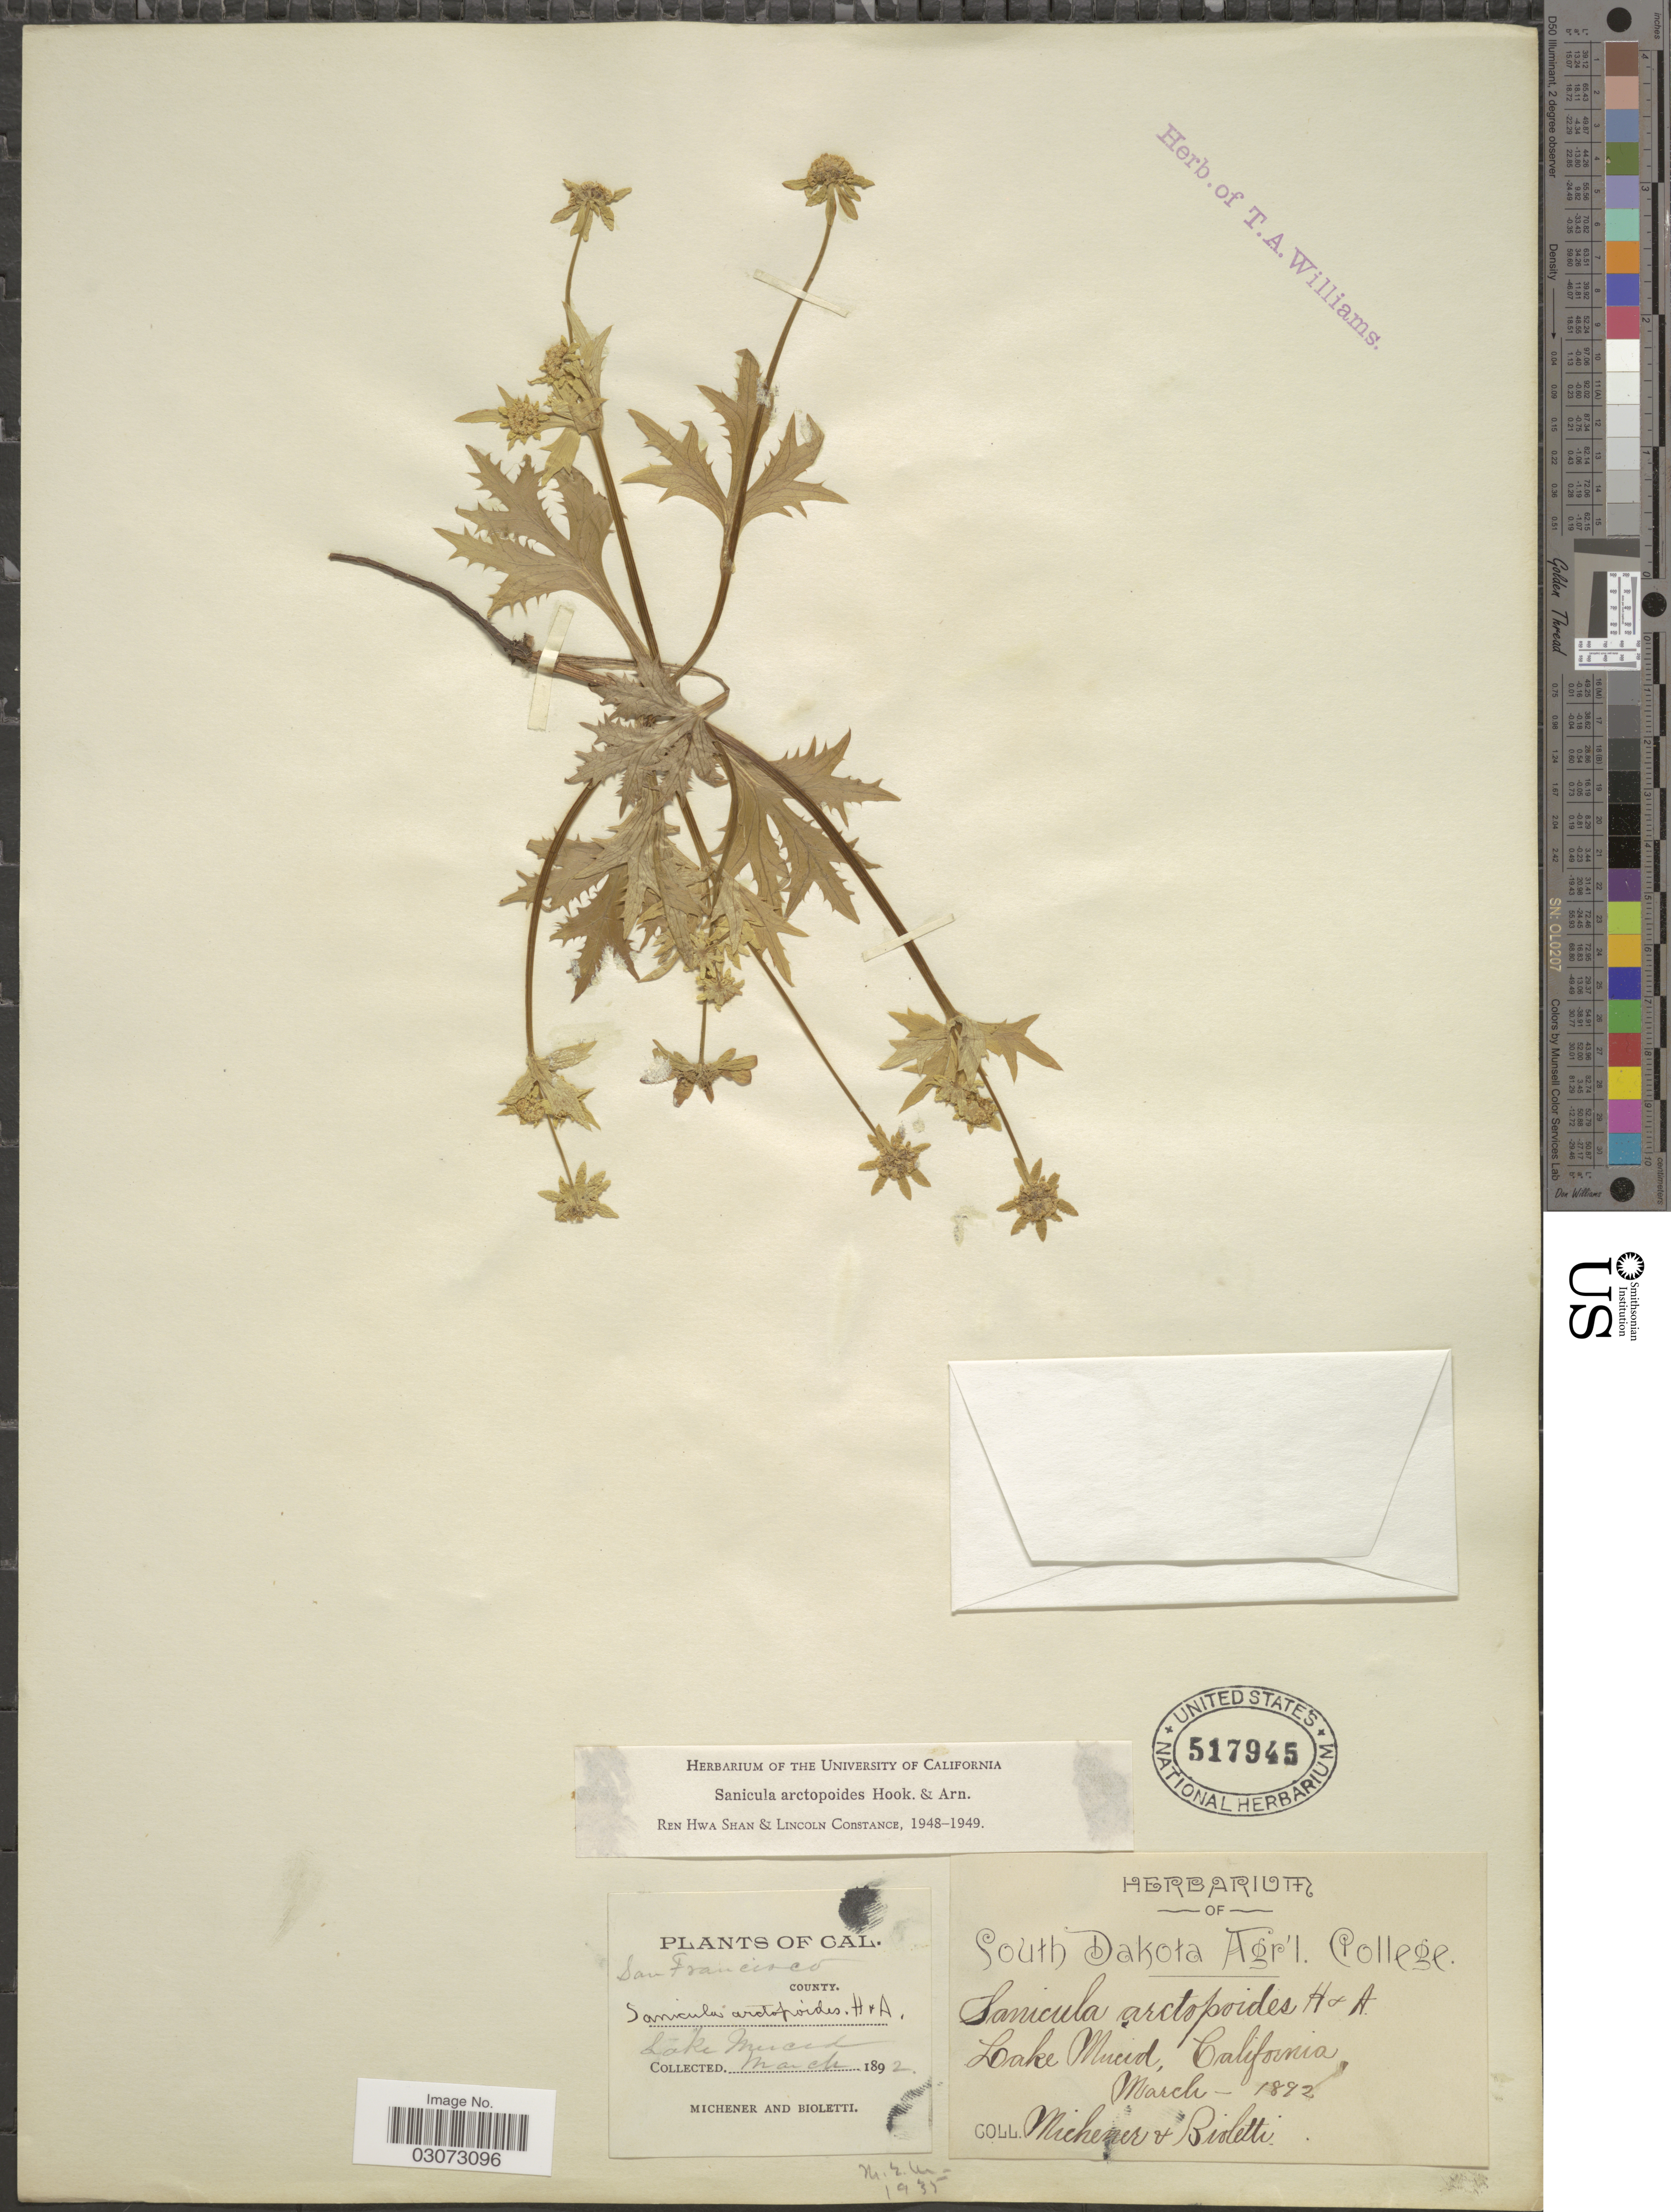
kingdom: Plantae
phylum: Tracheophyta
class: Magnoliopsida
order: Apiales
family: Apiaceae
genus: Sanicula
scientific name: Sanicula arctopoides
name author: Hook. & Arn.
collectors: -. Michener & -- Bioletti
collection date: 1892-03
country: United States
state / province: California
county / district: San Francisco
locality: San Francisco County. Lake Merced.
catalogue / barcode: US 517945